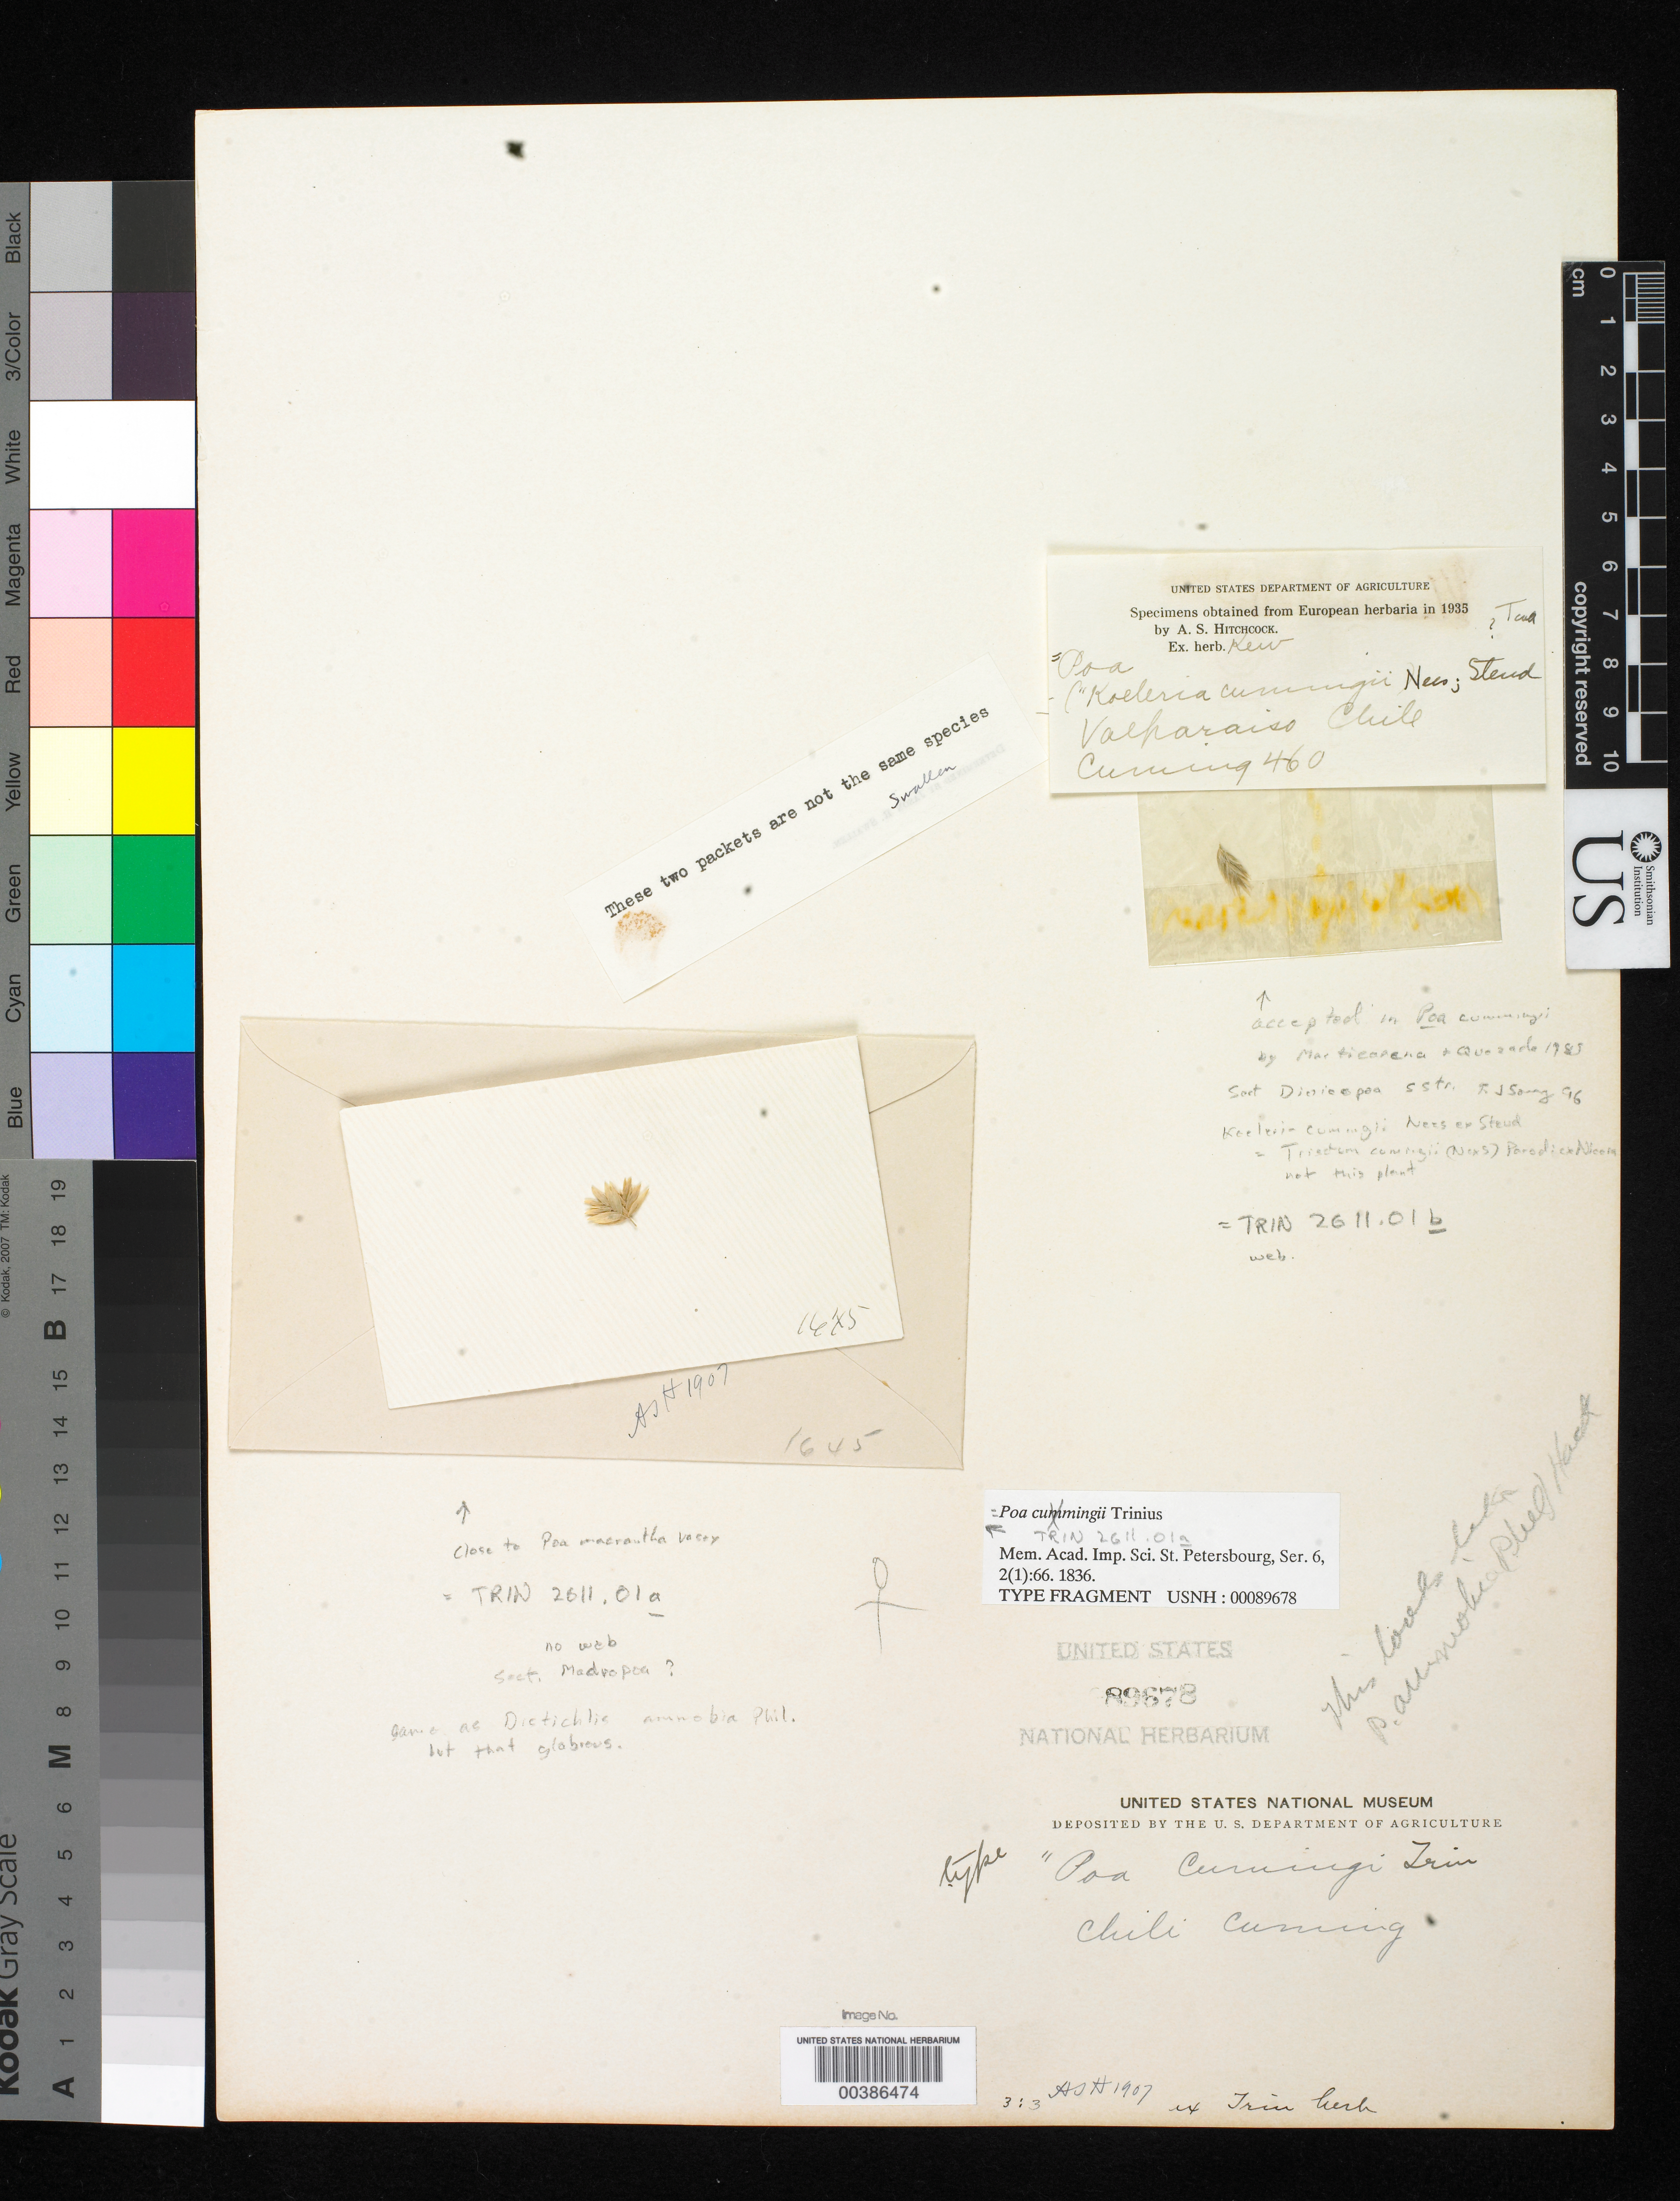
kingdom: Plantae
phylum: Tracheophyta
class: Liliopsida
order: Poales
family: Poaceae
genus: Poa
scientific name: Poa cumingii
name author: Trin.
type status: Type Fragment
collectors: H. Cuming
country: Chile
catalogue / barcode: US 89678